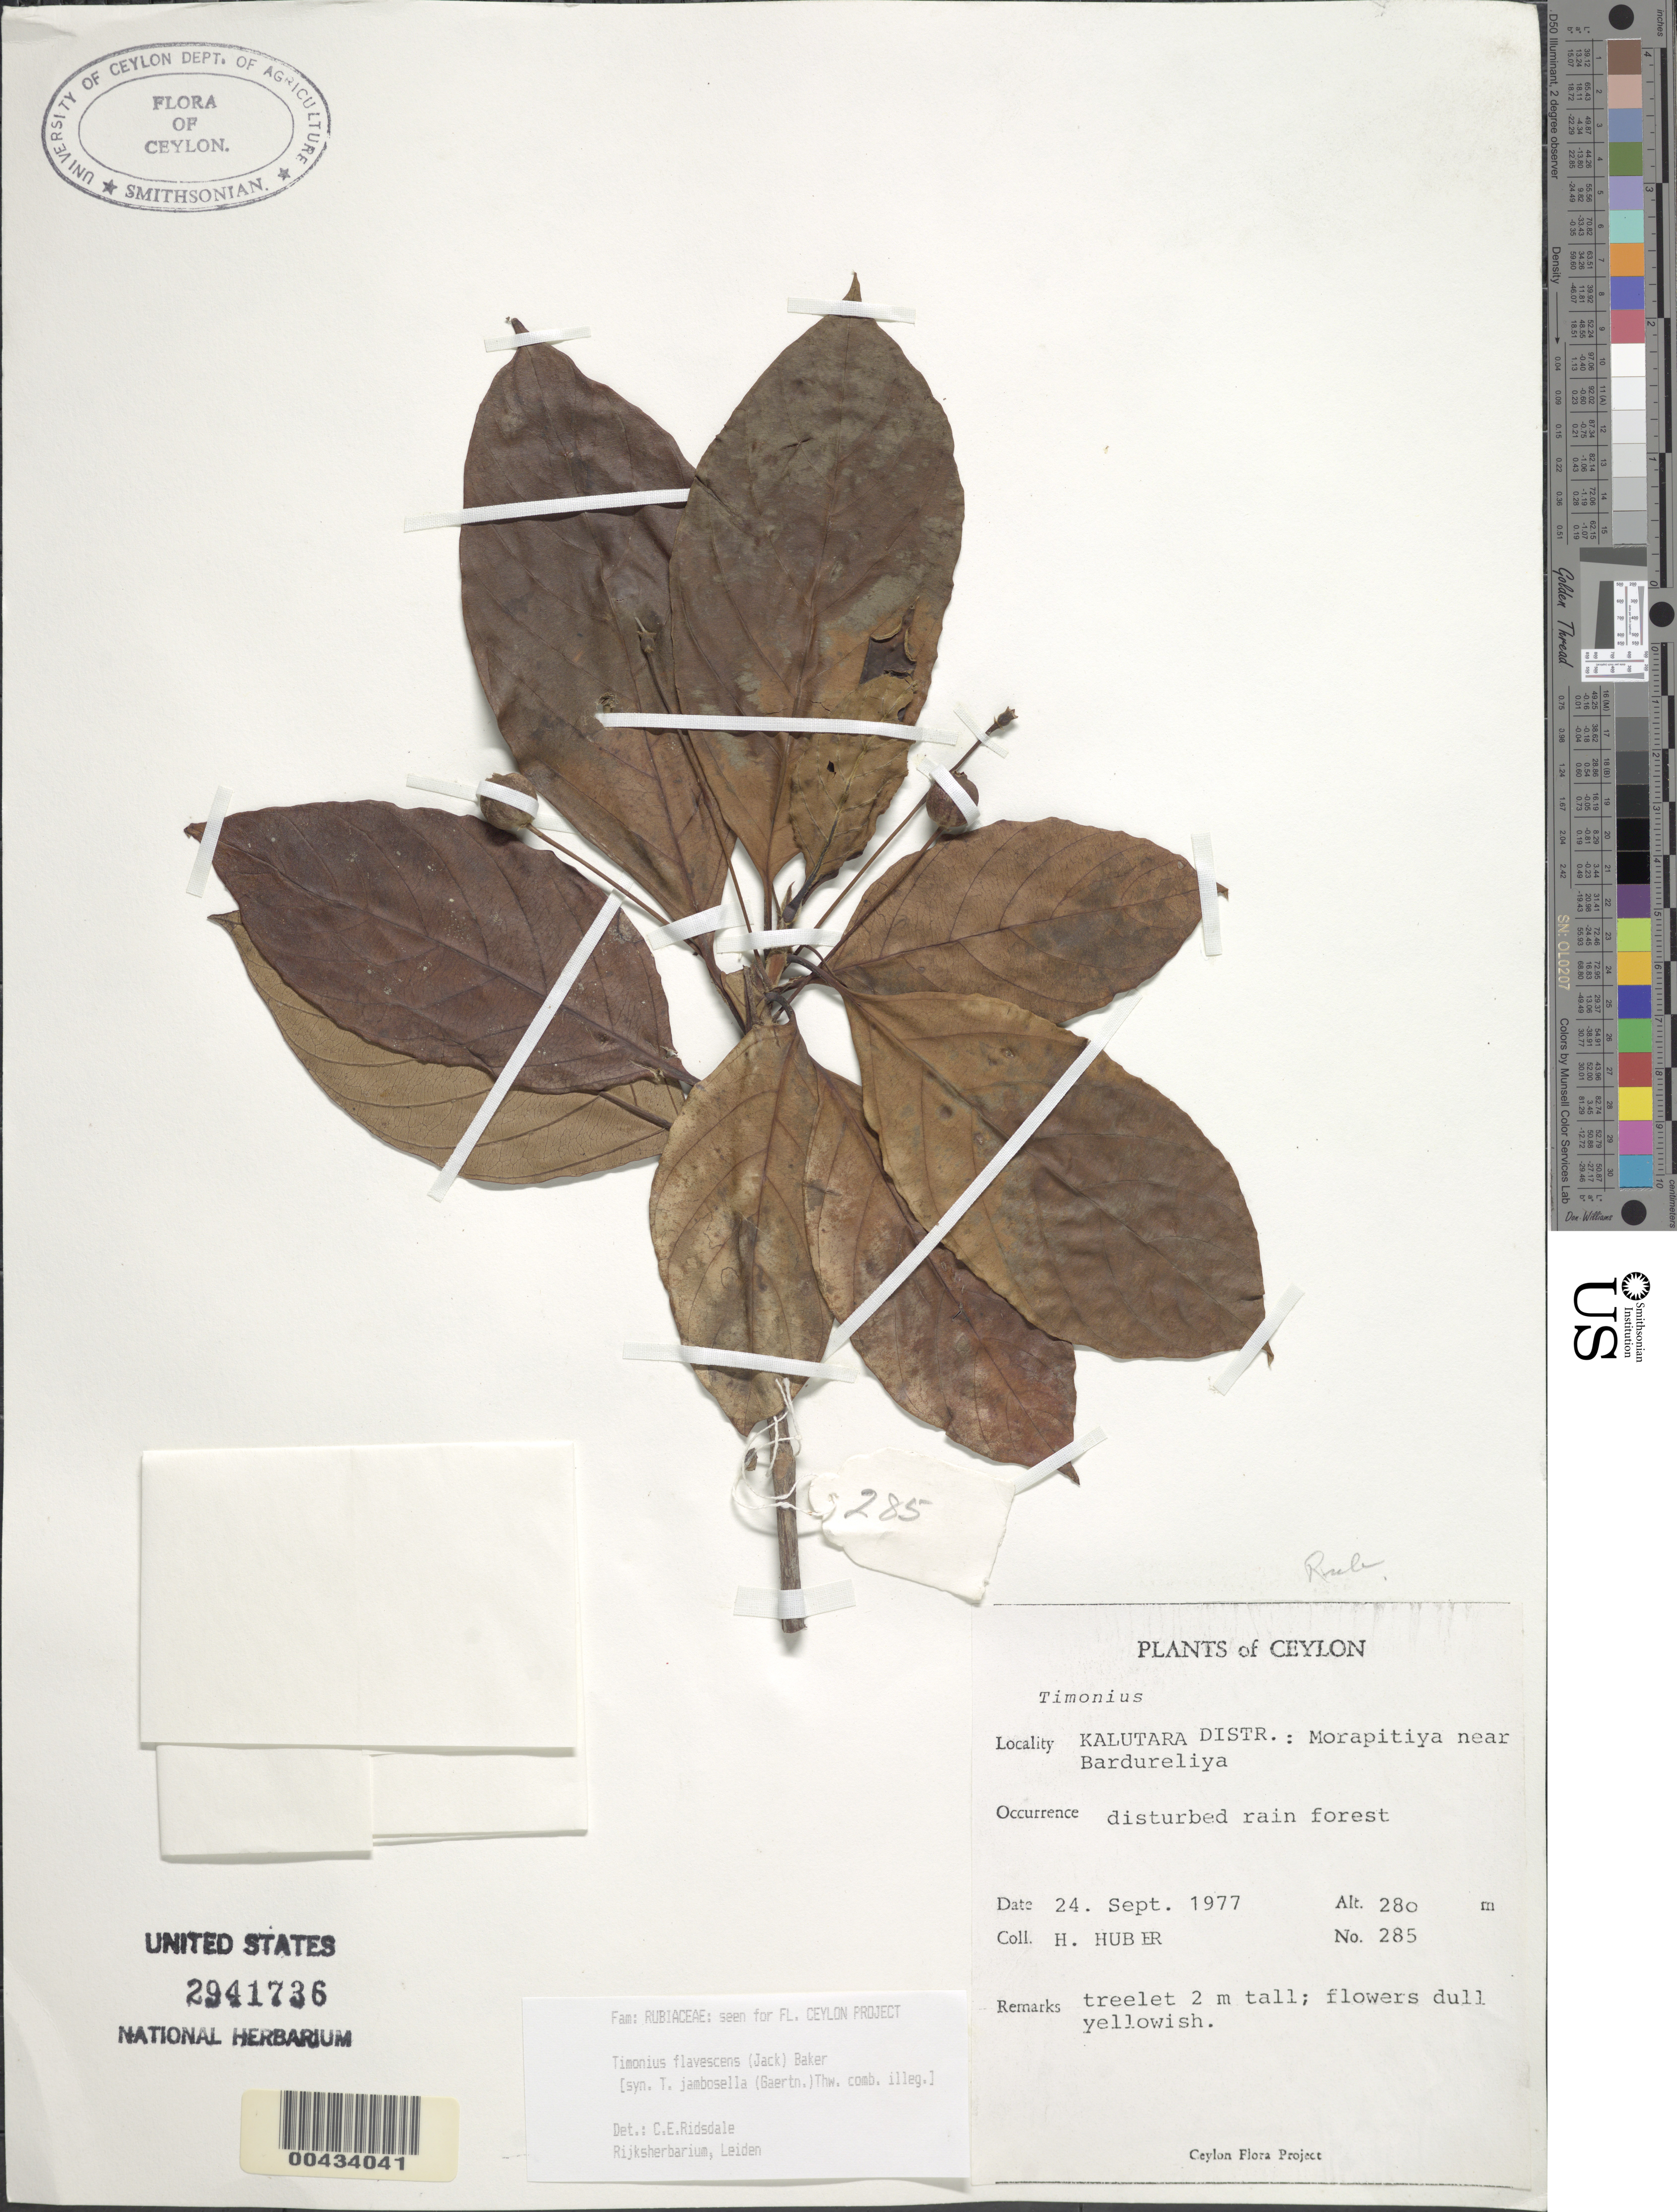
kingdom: Plantae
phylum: Tracheophyta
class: Magnoliopsida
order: Gentianales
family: Rubiaceae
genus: Timonius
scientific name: Timonius flavescens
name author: (Jack) Baker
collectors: H. Huber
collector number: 285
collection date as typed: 24 Sep 1977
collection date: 1977-09-24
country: Sri Lanka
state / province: Western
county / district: Kalutara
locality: Morapitiya near Bardureliya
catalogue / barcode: US 2941736